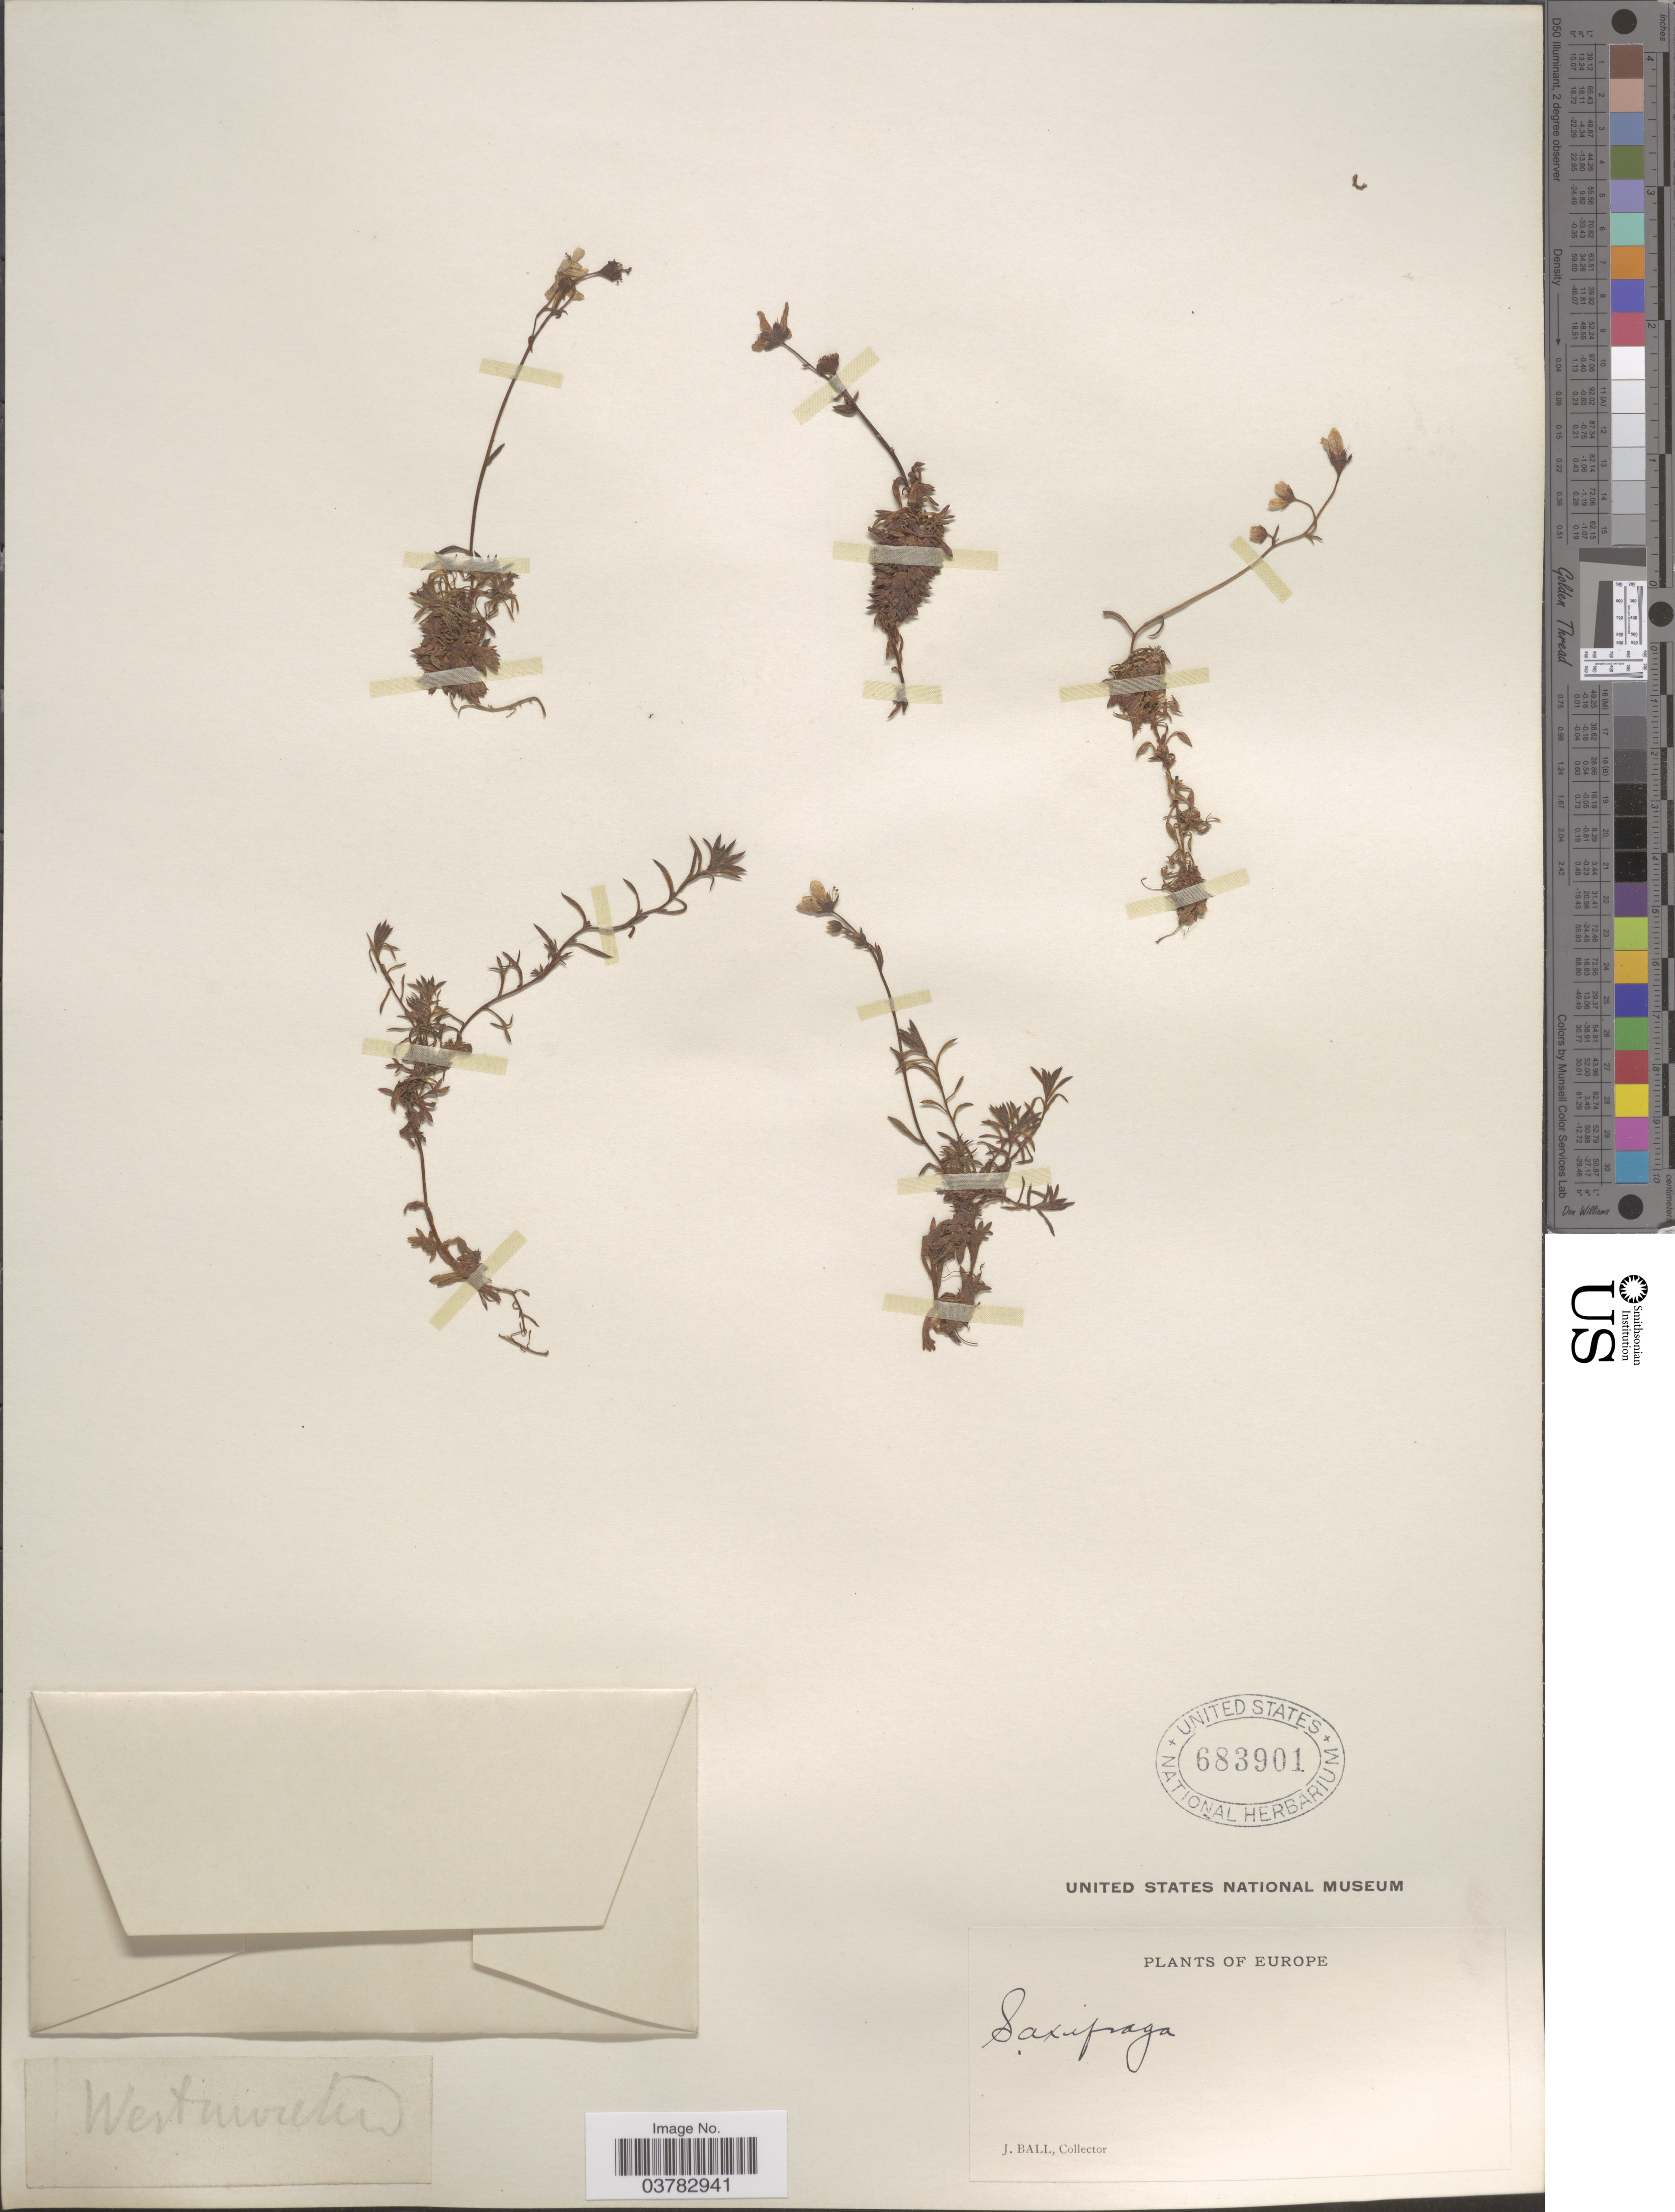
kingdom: Plantae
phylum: Tracheophyta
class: Magnoliopsida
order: Saxifragales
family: Saxifragaceae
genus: Saxifraga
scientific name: Saxifraga sp.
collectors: J. Ball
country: United Kingdom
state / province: England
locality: Europe. Westmoreland.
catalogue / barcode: US 683901